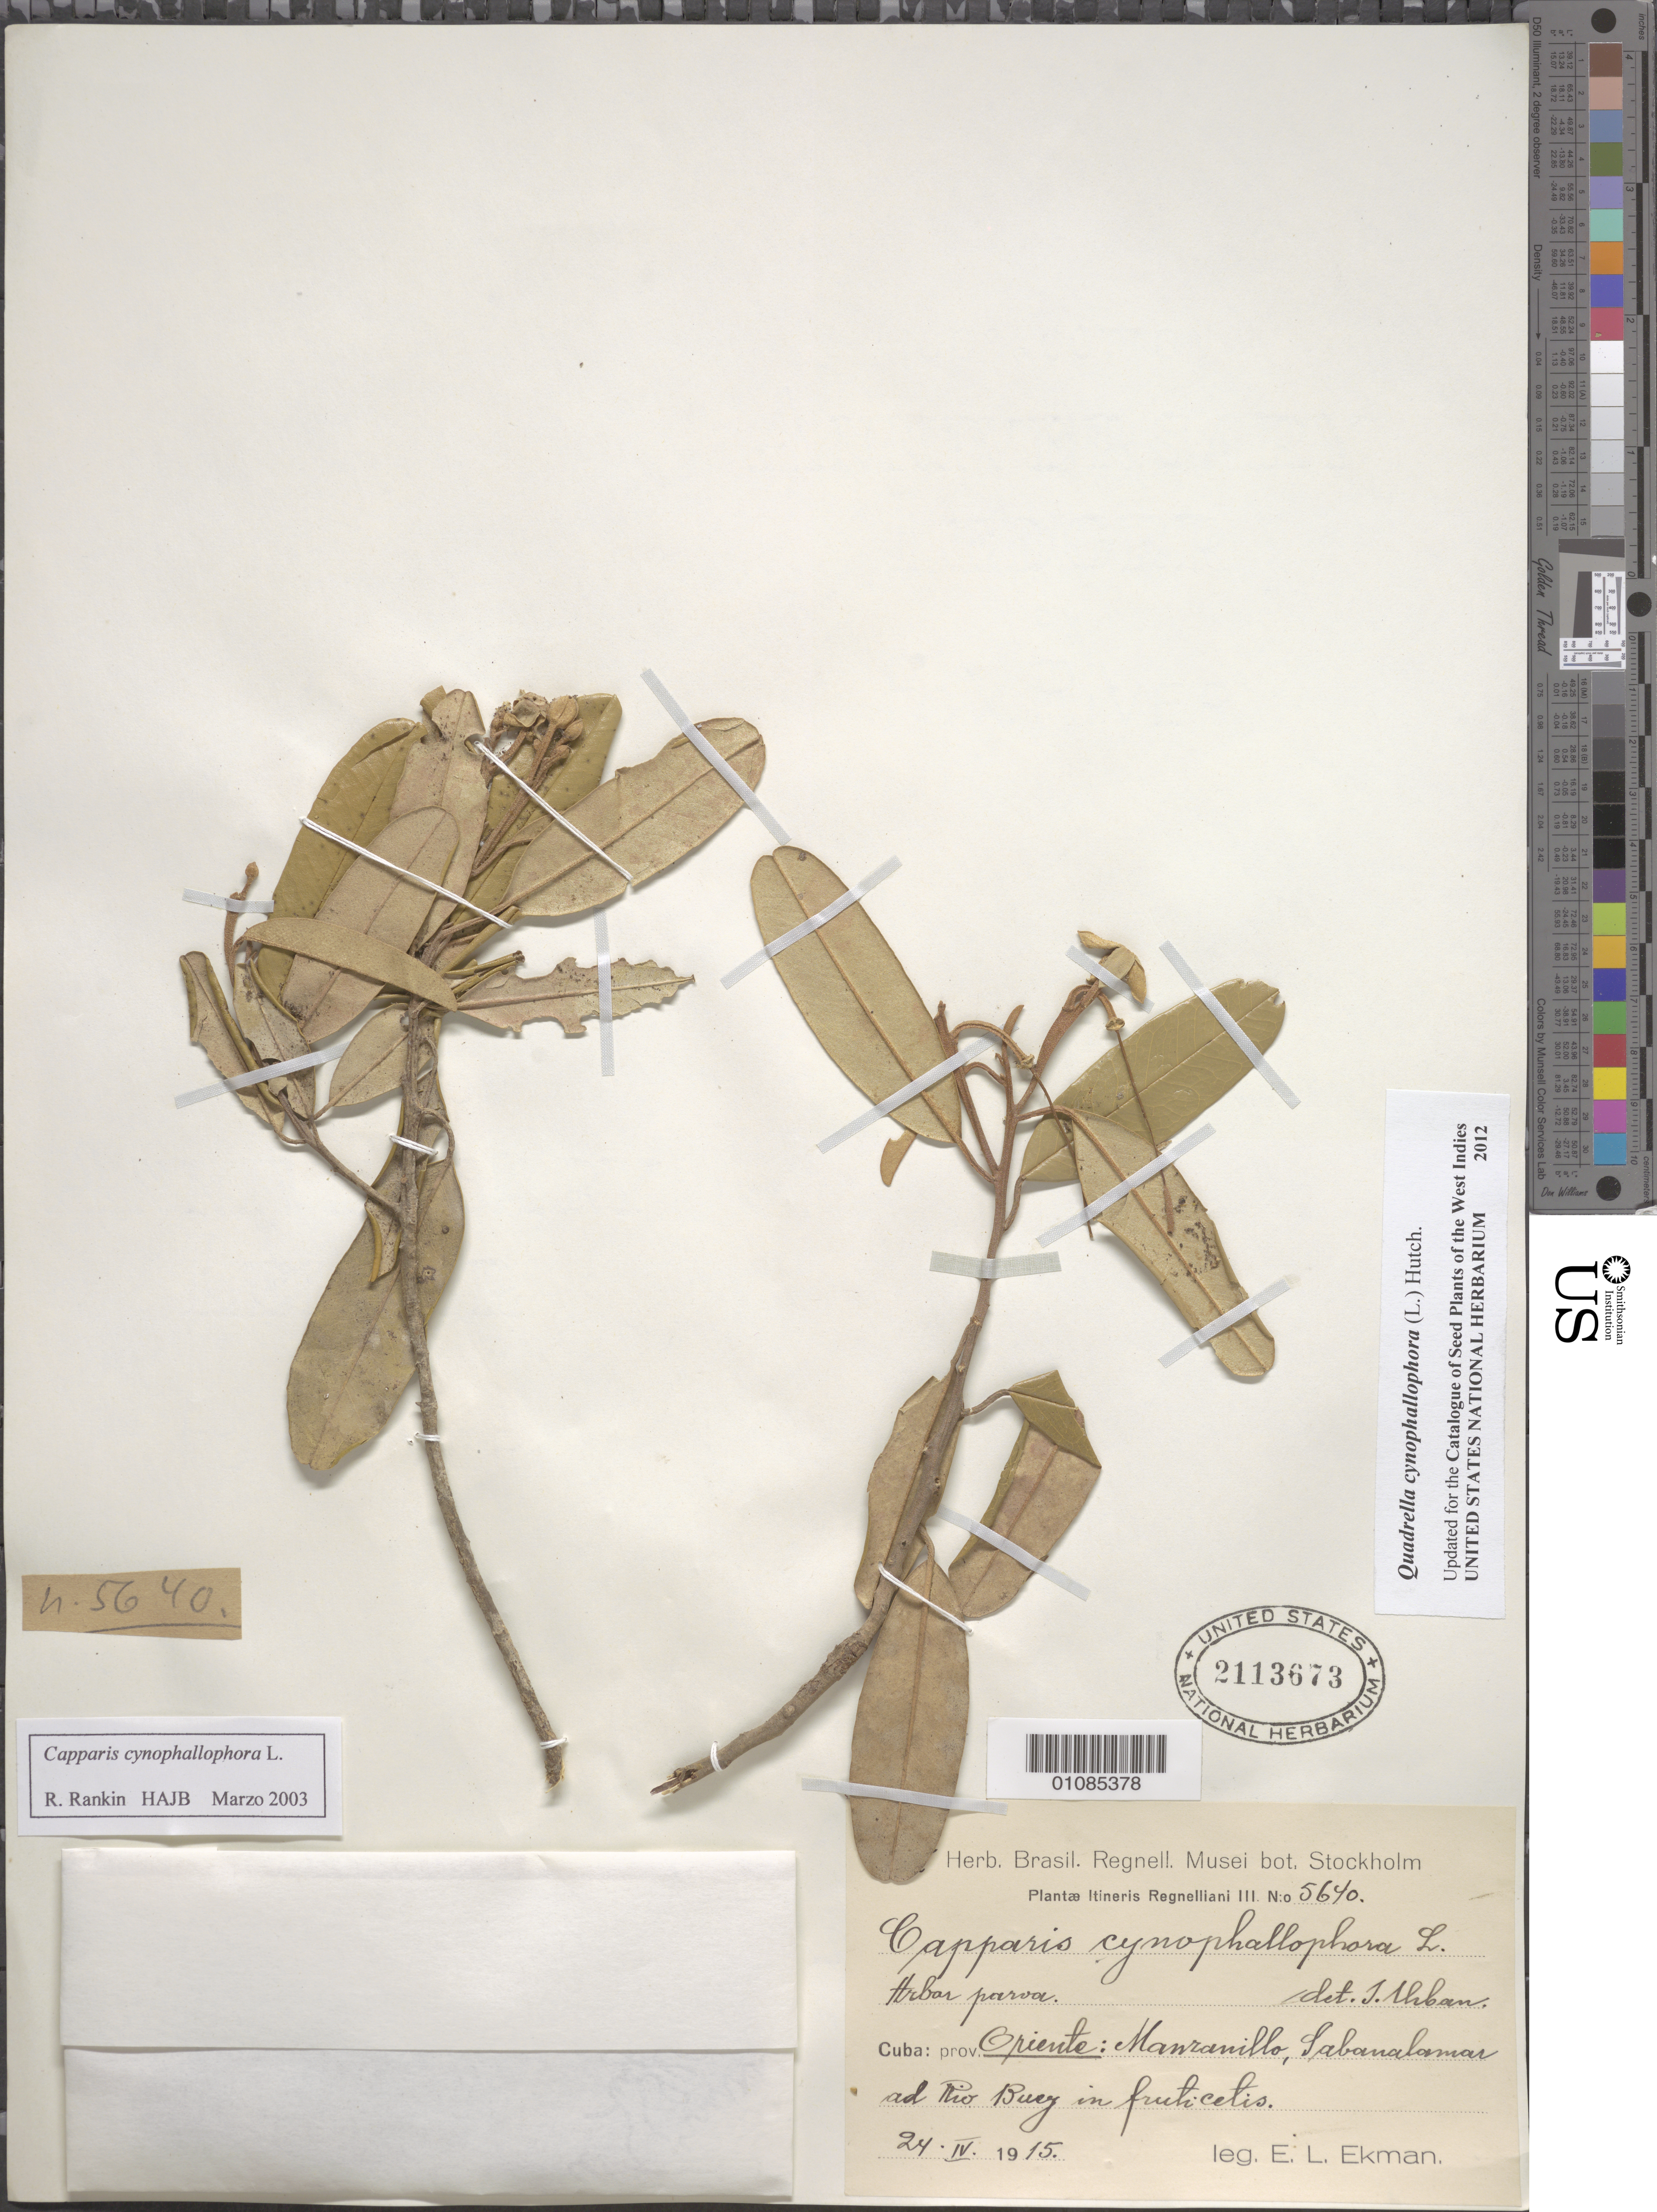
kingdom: Plantae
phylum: Tracheophyta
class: Magnoliopsida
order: Brassicales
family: Capparaceae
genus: Quadrella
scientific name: Quadrella cynophallophora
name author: (L.) Hutch.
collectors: E. L. Ekman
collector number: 5640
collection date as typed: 24 Apr 1915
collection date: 1915-04-24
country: Cuba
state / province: Granma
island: Cuba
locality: Manzanillo, Oriente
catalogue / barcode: US 2113673